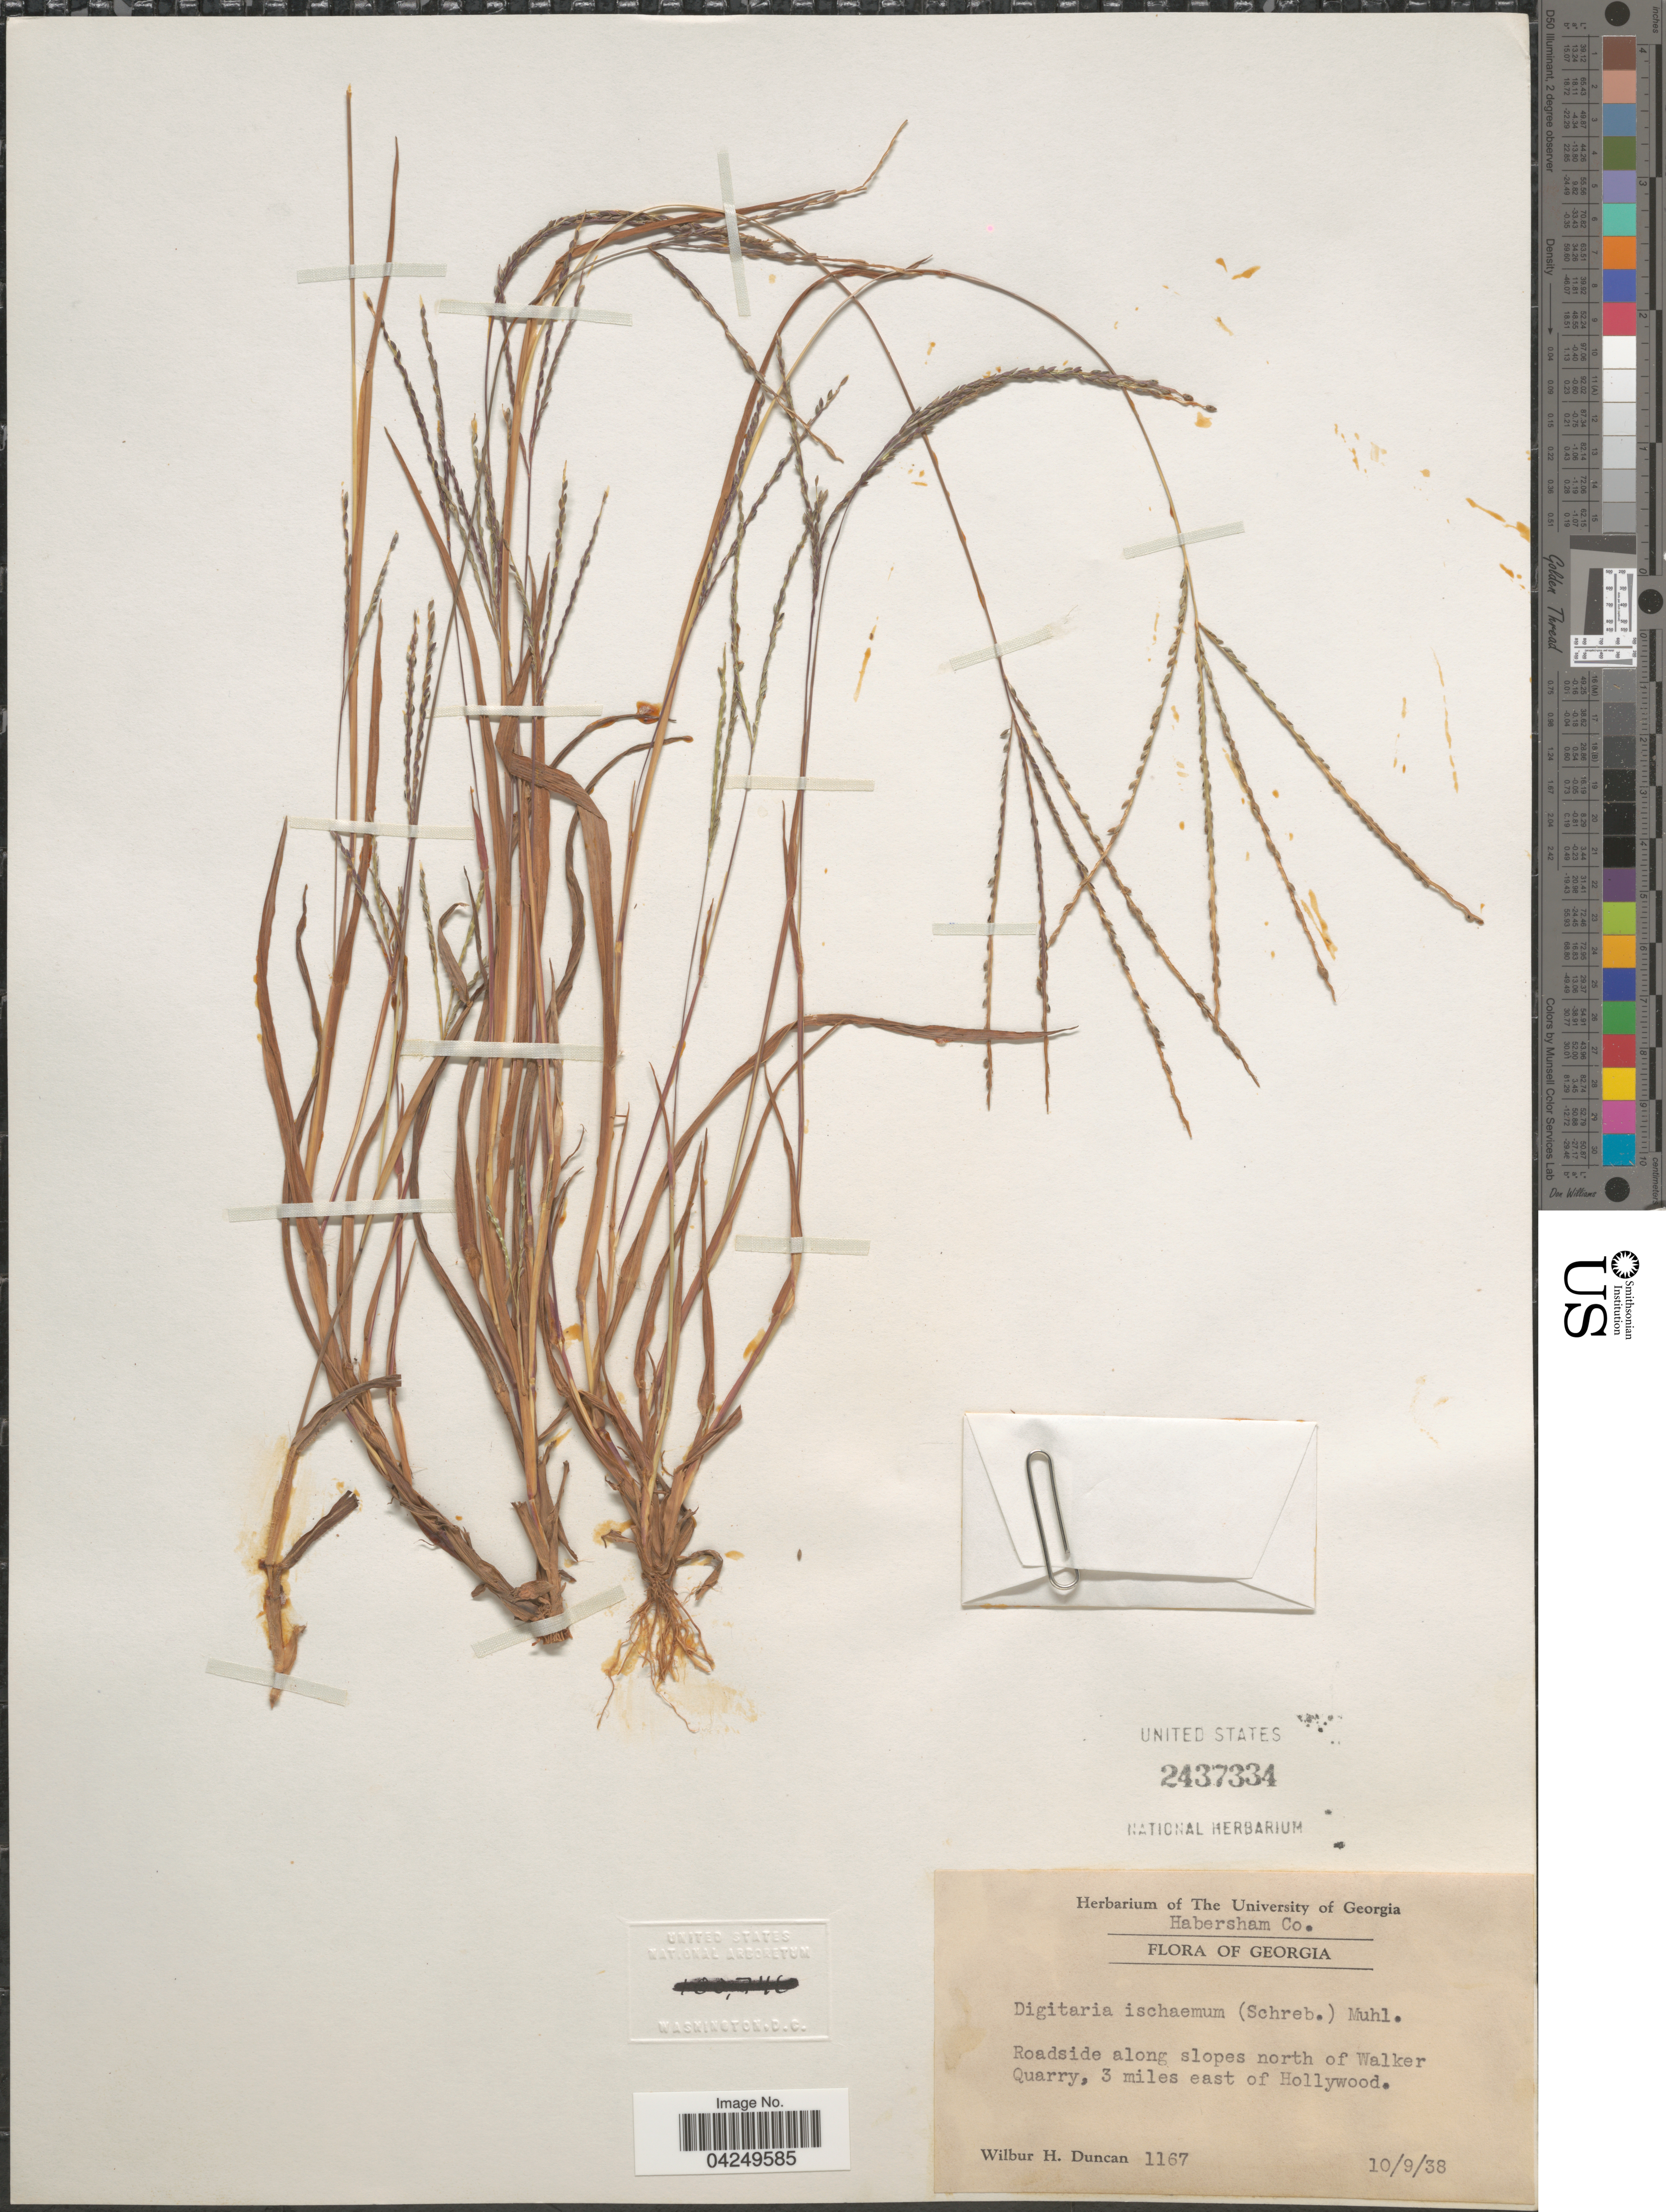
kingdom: Plantae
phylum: Tracheophyta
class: Liliopsida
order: Poales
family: Poaceae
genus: Digitaria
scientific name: Digitaria ischaemum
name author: (Schreber) Schreber ex Muhl.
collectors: W. H. Duncan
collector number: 1167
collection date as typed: Transcribed d/m/y: 9/10/38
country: United States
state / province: Georgia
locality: Habersham Co. Roadside along slopes north of Walker Quarry, 3 miles east of Hollywood.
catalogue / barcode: US 2437334